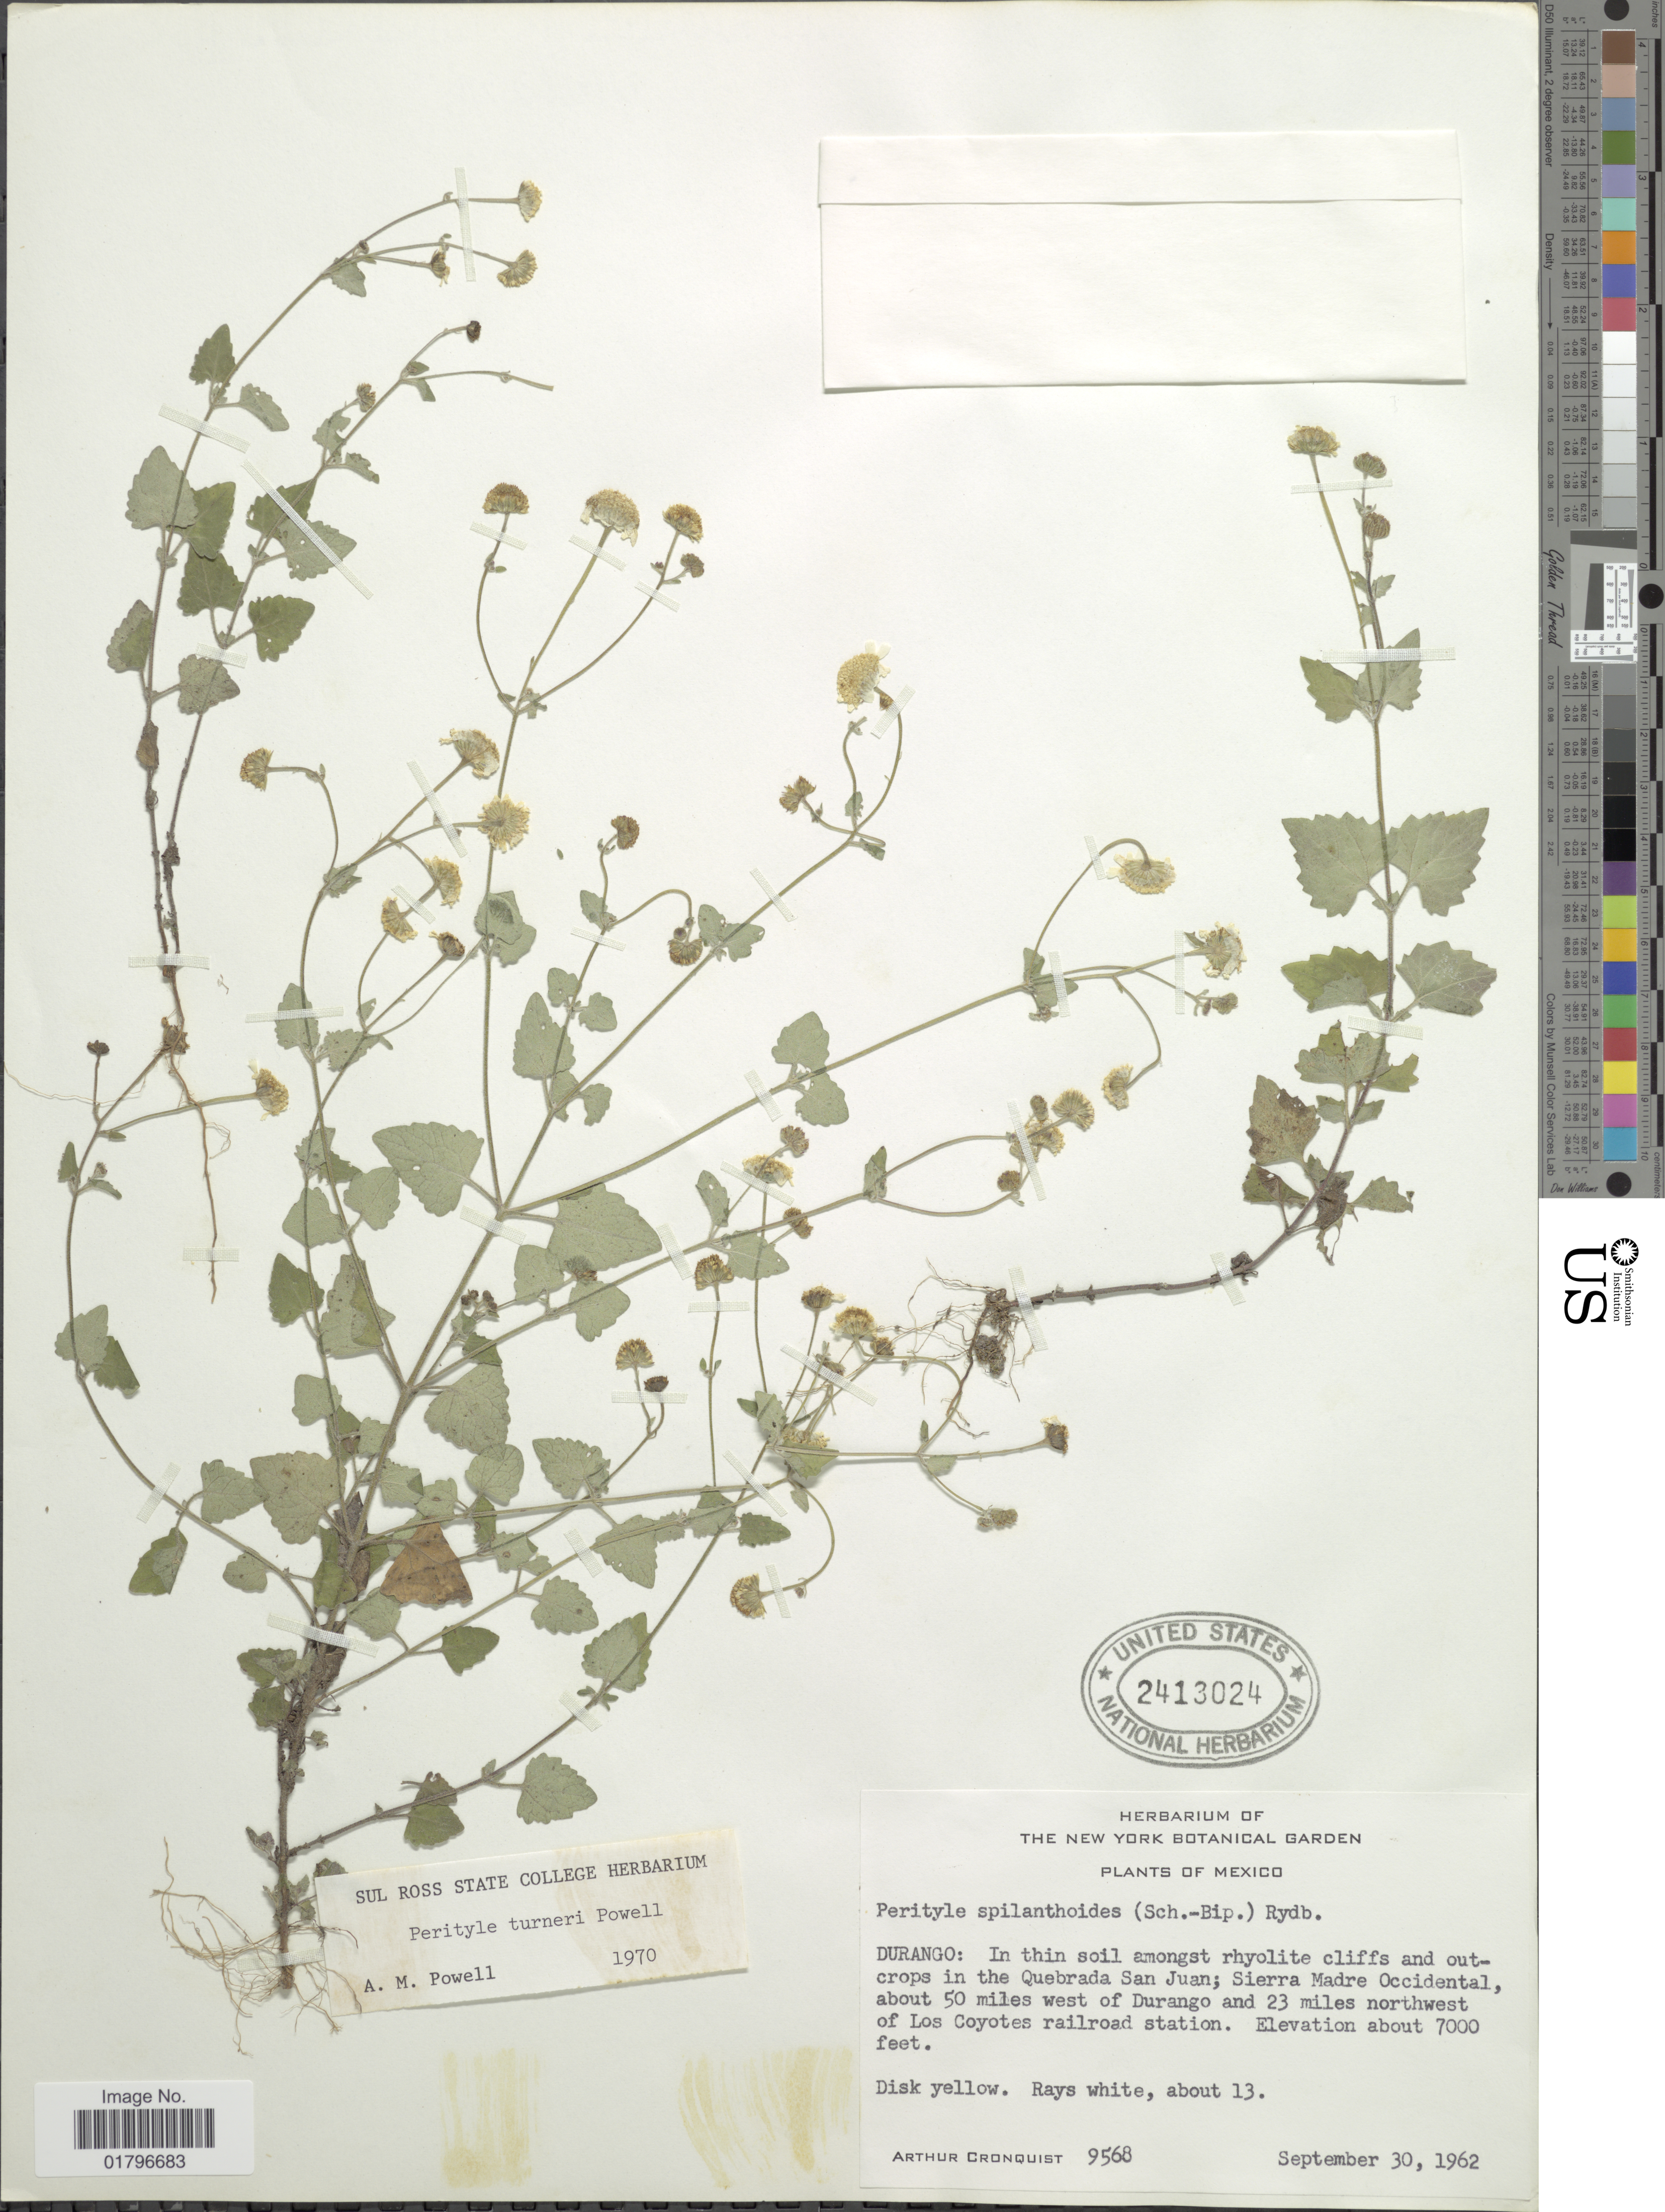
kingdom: Plantae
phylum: Tracheophyta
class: Magnoliopsida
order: Asterales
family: Asteraceae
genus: Perityle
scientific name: Perityle turneri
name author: A.M. Powell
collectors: A. J. Cronquist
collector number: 9568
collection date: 1962-09-30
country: Mexico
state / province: Durango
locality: Durango: In thin soil amongst rhyolite cliffs and outcrops in the Quebrada San Juan; Sierra Madre Occidental, about 50 miles west of Durango and 23 miles northwest of Los Coyotes railroad station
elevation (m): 2134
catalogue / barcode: US 2413024